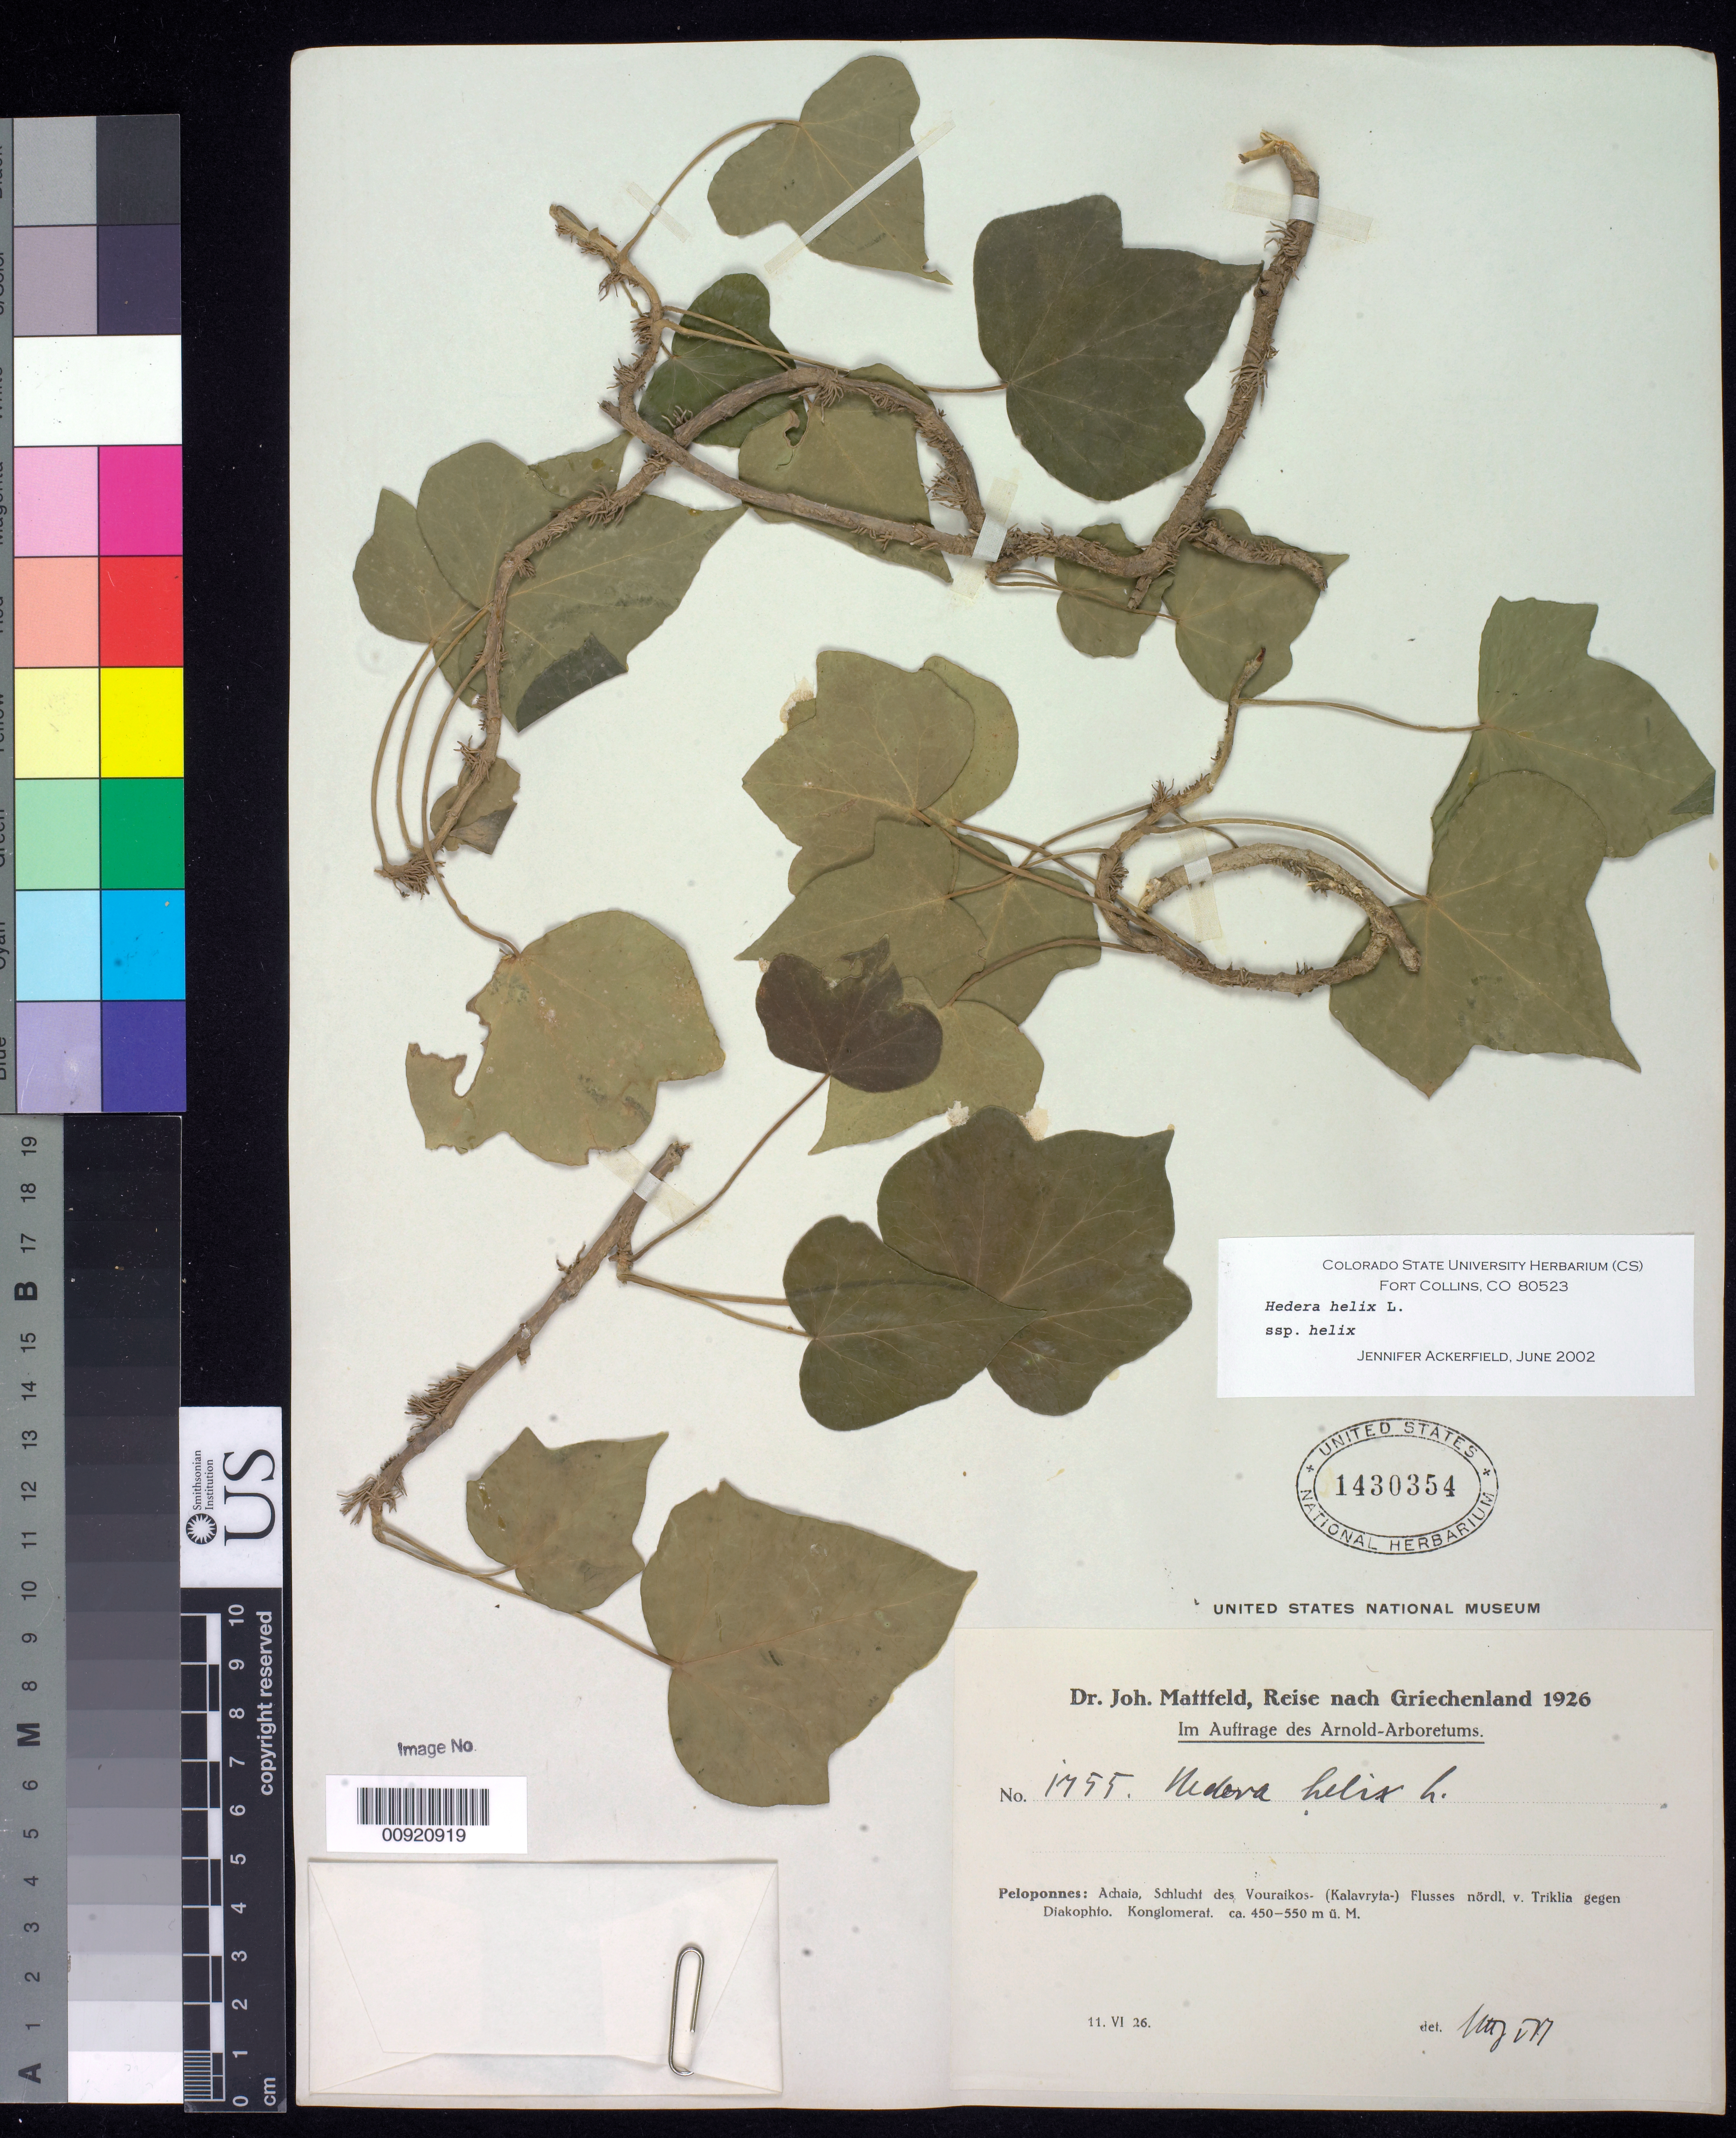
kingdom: Plantae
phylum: Tracheophyta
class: Magnoliopsida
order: Apiales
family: Araliaceae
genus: Hedera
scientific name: Hedera helix subsp. helix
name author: L.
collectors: J. Mattfeld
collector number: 1755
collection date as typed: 11 Jun 1926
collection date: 1926-06-11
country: Greece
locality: Peloponnes: Achaia, Schlucht des Vouraikos (Kalavryta) flusses nordl, v. Triklia gegen diakophto. Konglomerai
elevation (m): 450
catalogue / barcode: US 1430354